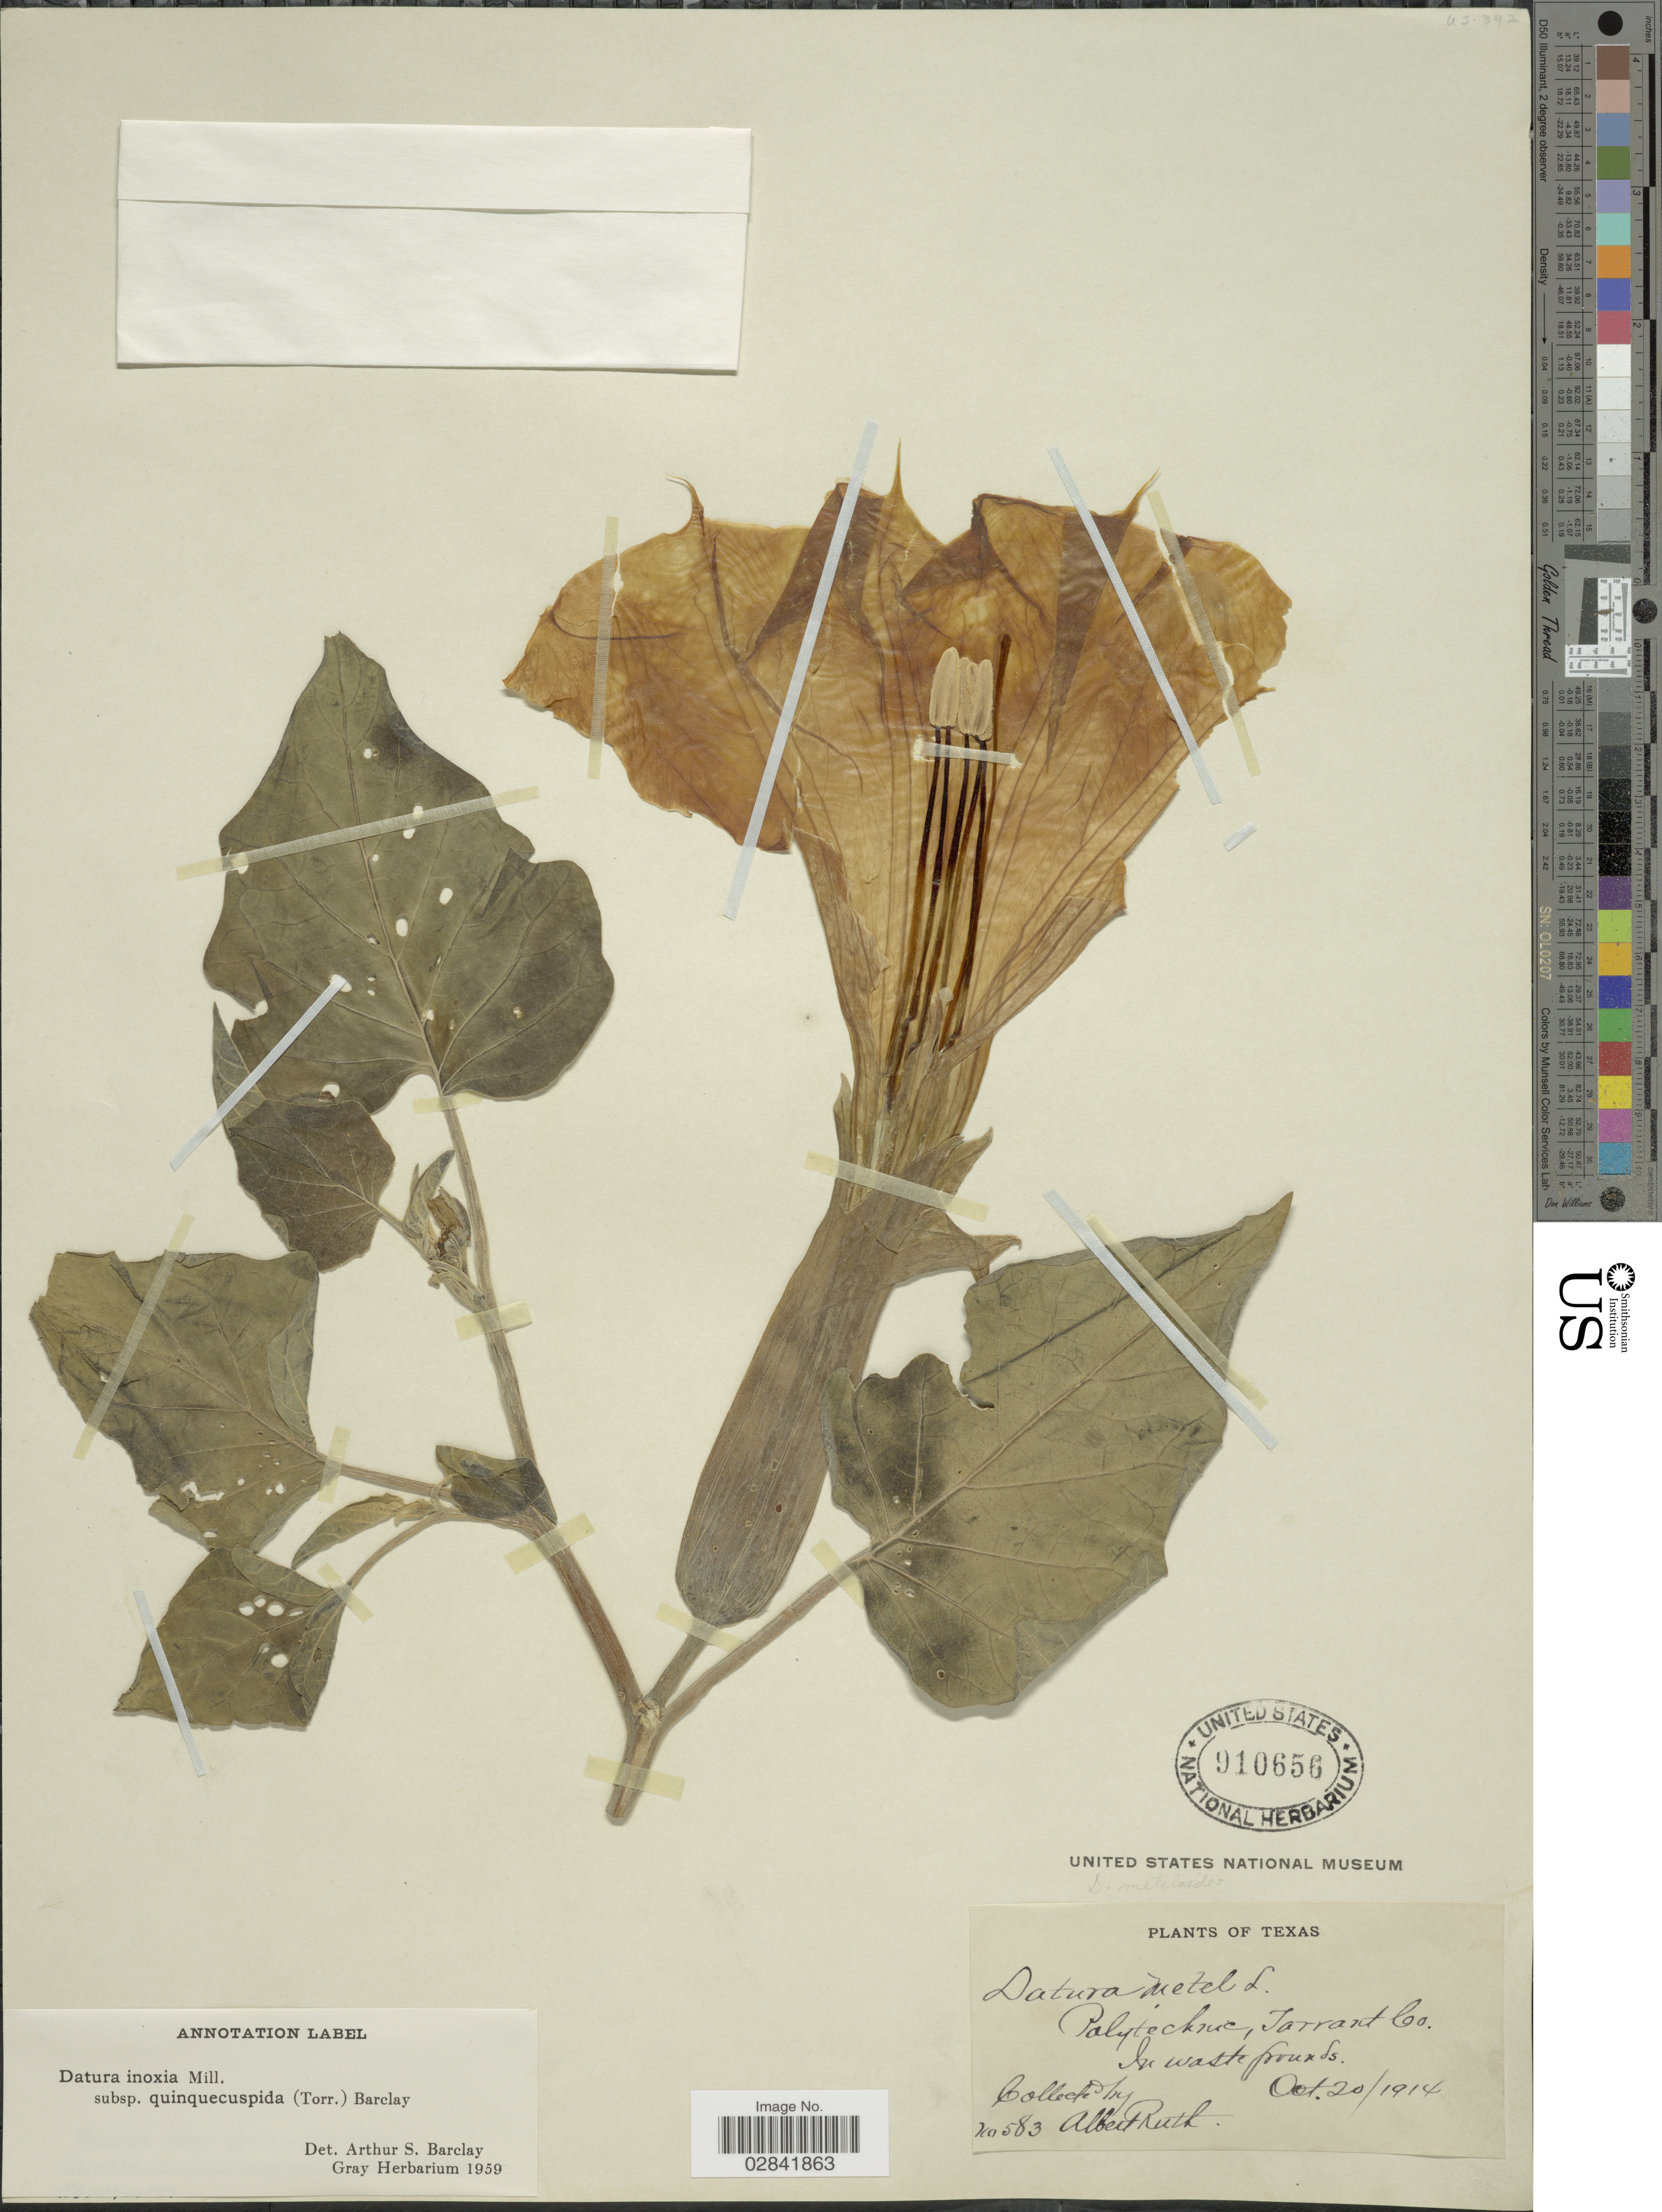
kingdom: Plantae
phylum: Tracheophyta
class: Magnoliopsida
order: Solanales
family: Solanaceae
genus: Datura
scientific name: Datura innoxia subsp. quinquecuspidata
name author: (Torr.) A.S. Barclay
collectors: A. Ruth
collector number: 583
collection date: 1914-10-20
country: United States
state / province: Texas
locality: Polytechnic, Tarrant Co.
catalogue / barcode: US 910656